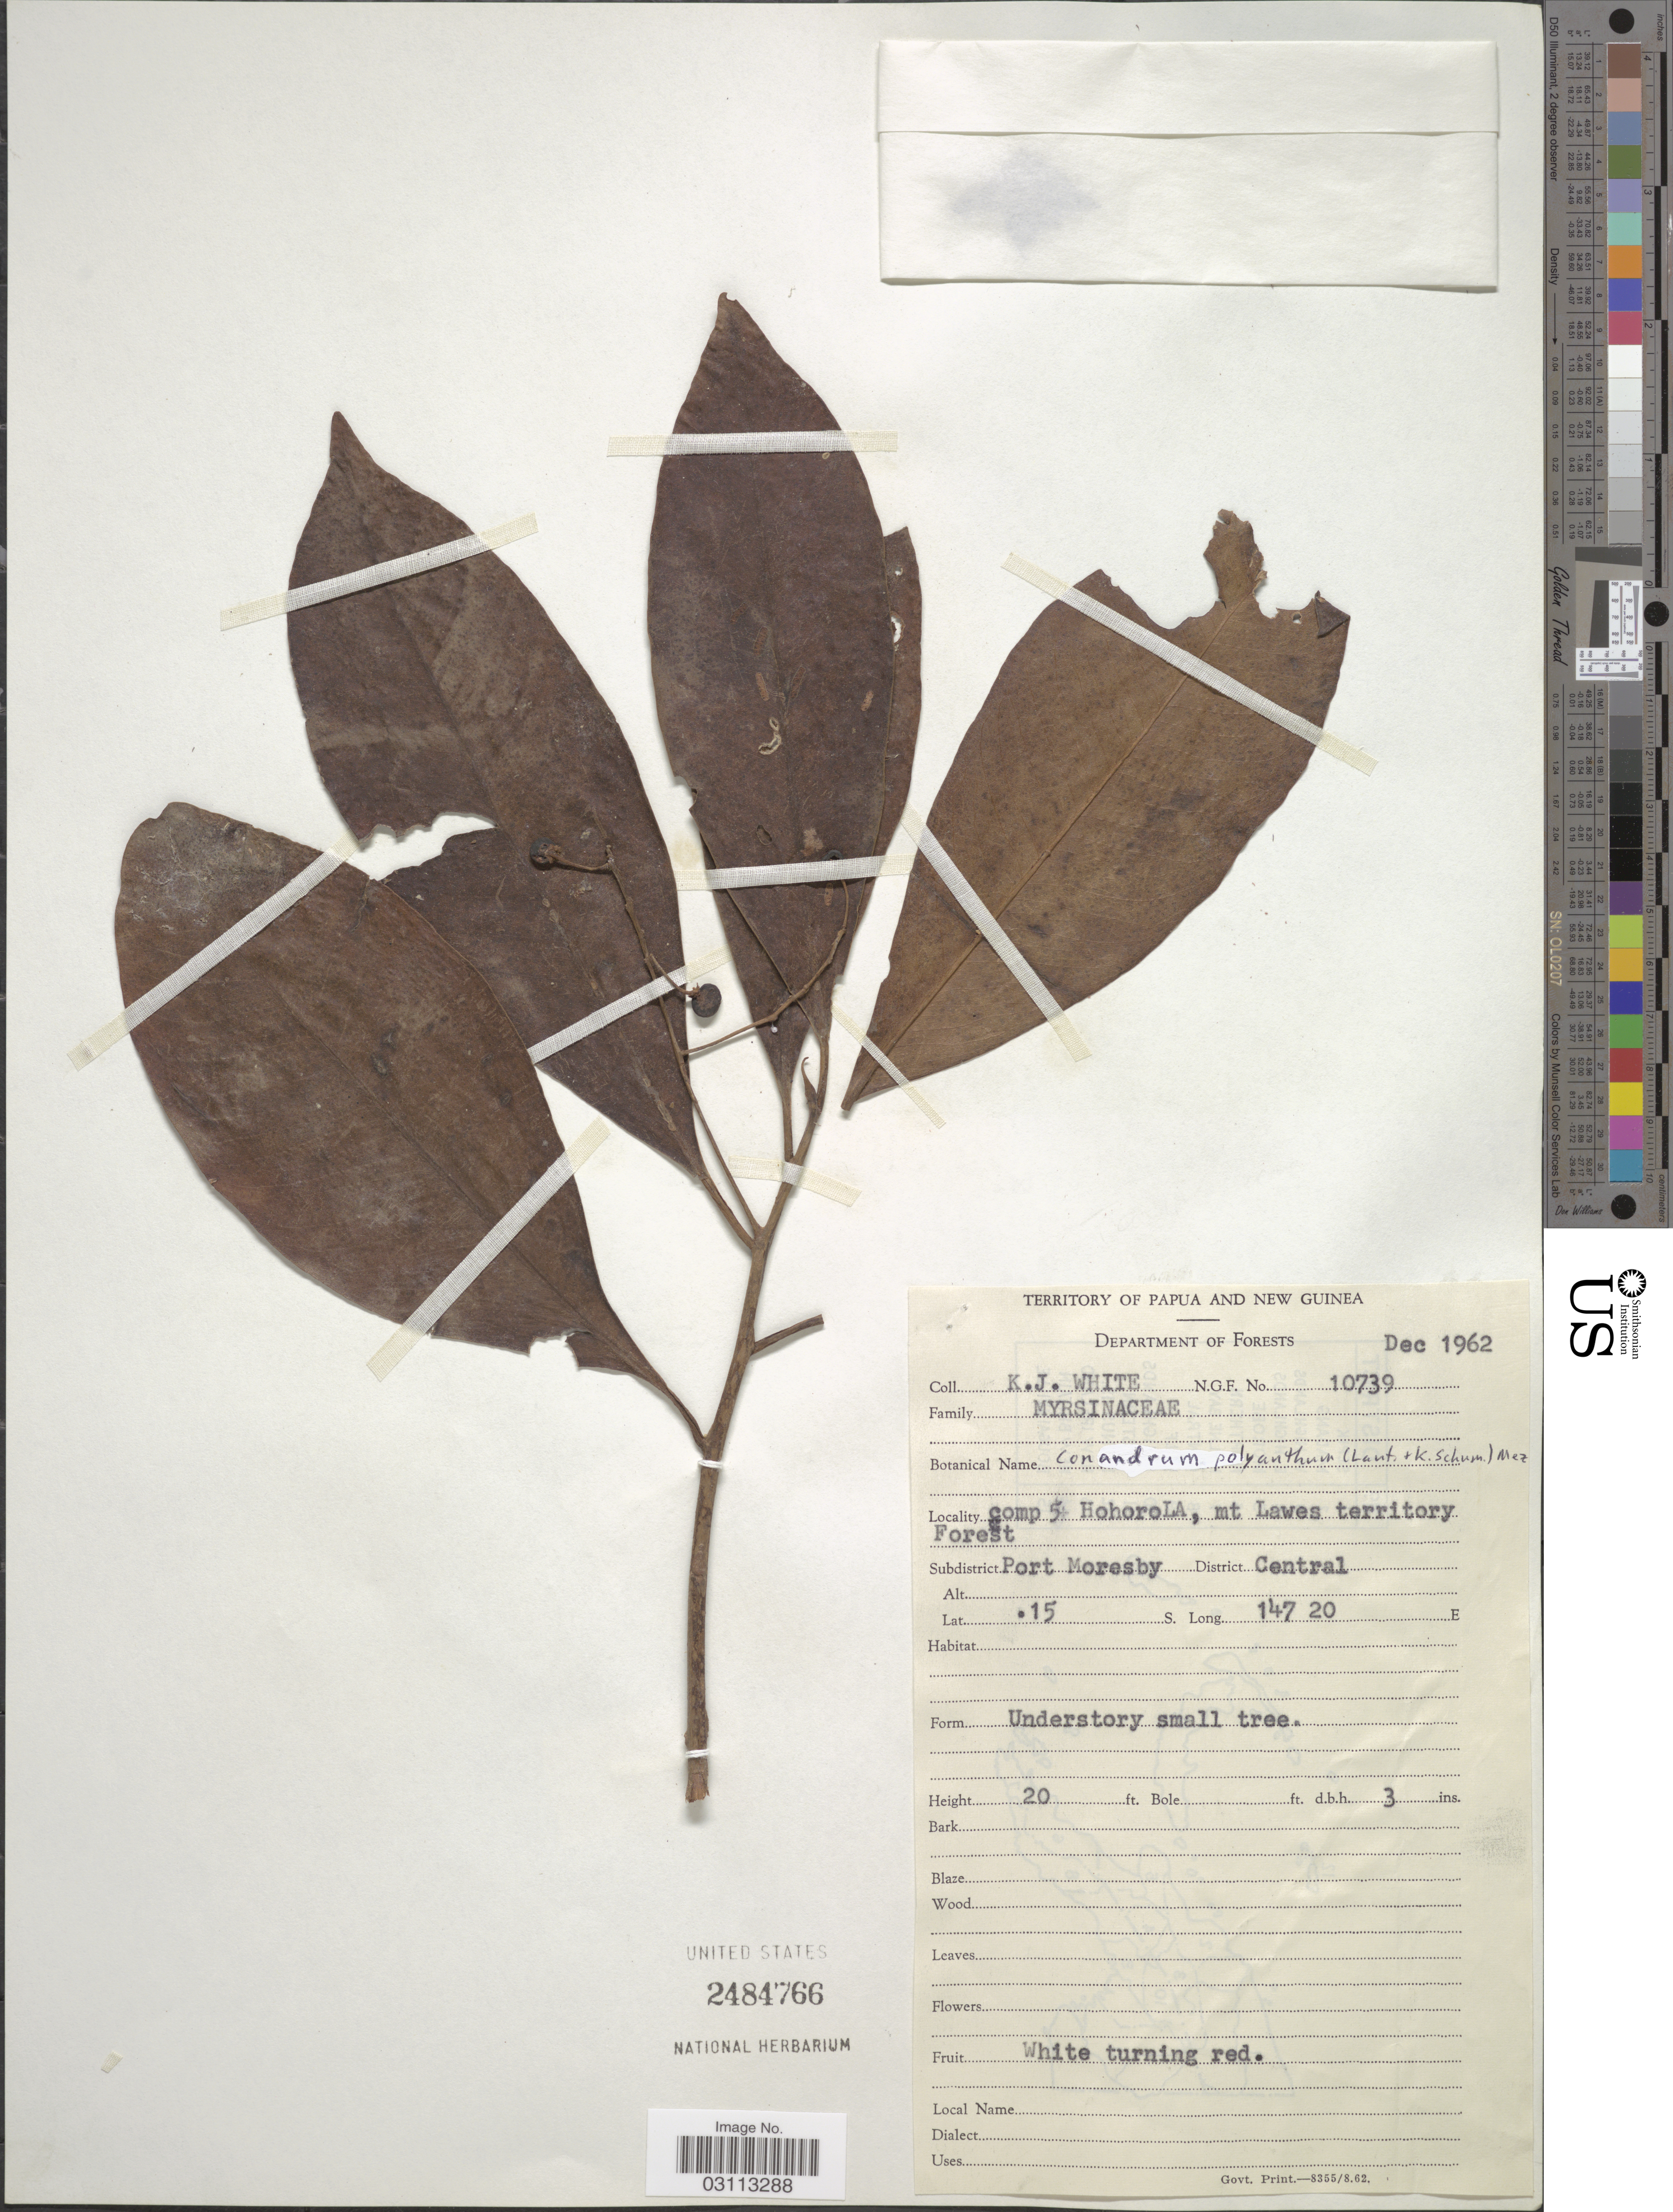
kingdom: Plantae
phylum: Tracheophyta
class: Magnoliopsida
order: Ericales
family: Primulaceae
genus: Conandrium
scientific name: Conandrium polyanthum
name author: (Lauterb. & K. Schum.) Mez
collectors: K. J. White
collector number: NGF10739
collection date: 1962-12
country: Papua New Guinea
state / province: Central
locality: Territory of Papua and New Guinea. Comp 5 Hohora LA, mt Lawes territory Forest. Subdistrict Port Moresby. District Central.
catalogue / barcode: US 2484766